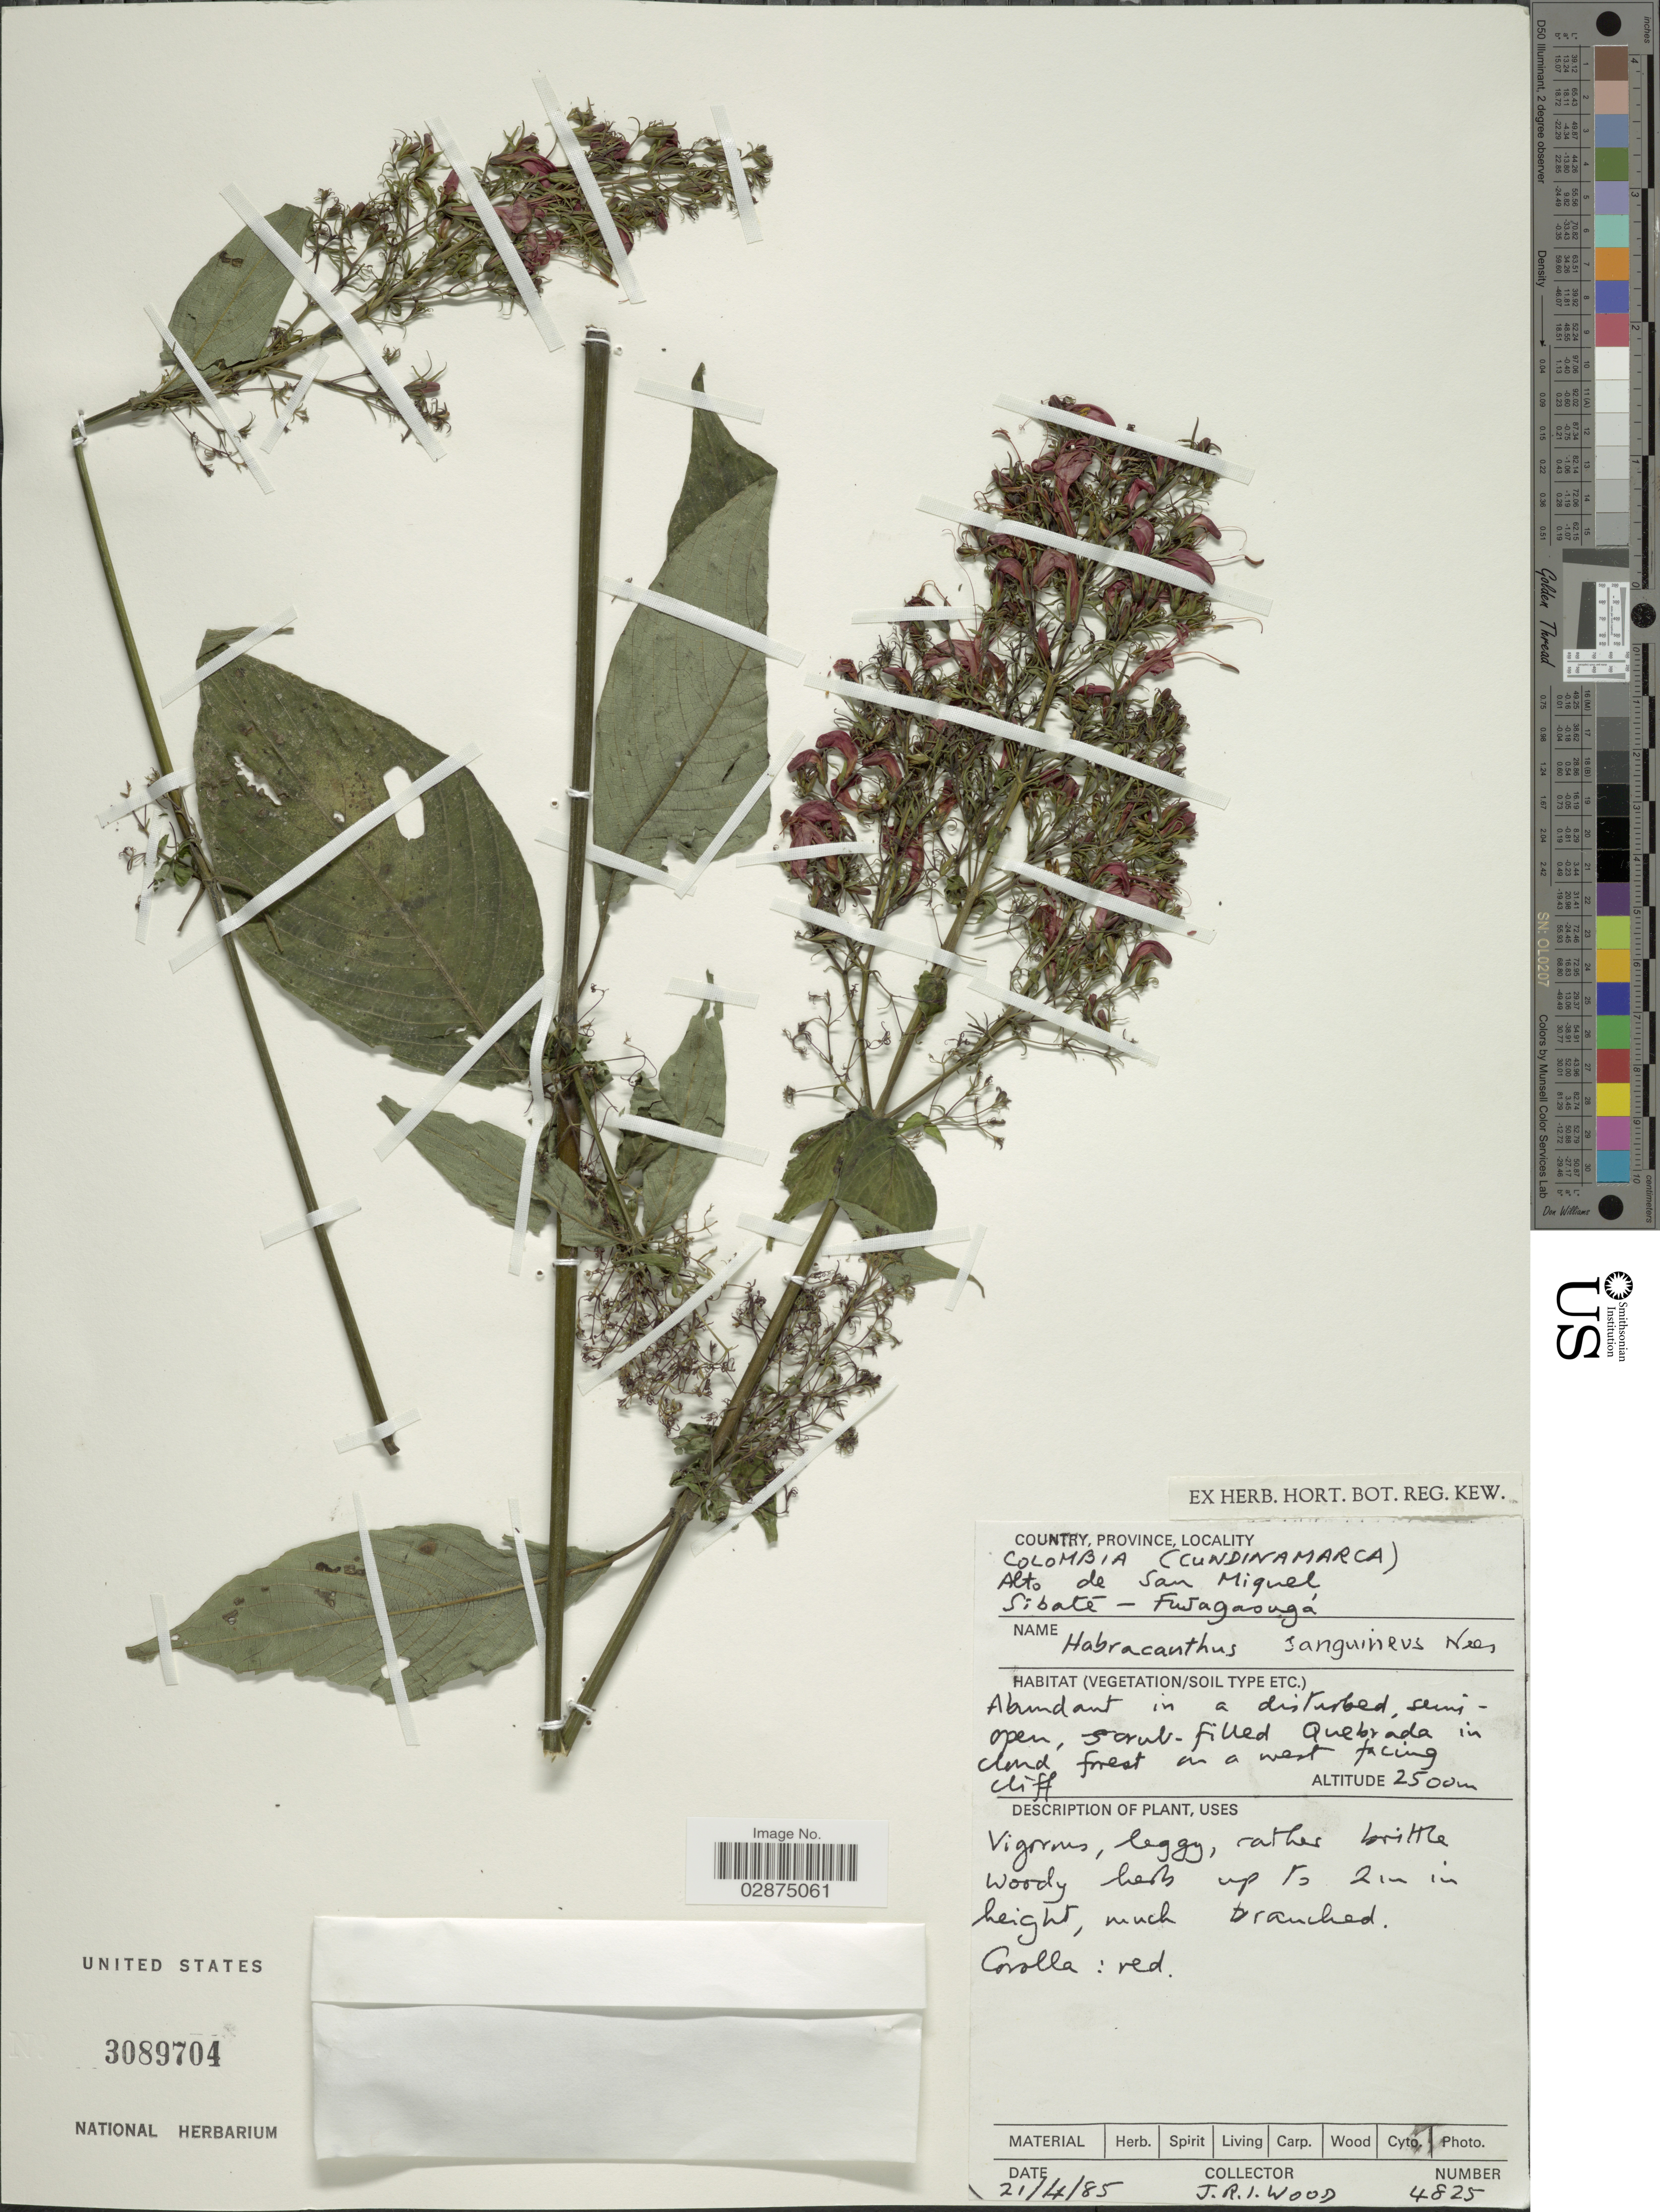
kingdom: Plantae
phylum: Tracheophyta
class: Magnoliopsida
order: Lamiales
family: Acanthaceae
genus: Habracanthus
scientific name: Habracanthus sanguineus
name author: Nees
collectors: J. R. I. Wood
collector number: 4825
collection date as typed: Transcribed d/m/y: 21/4/85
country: Colombia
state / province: Cundinamarca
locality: Alto de San Miquel Sibaté-Fusagasugá.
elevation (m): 2500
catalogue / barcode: US 3089704